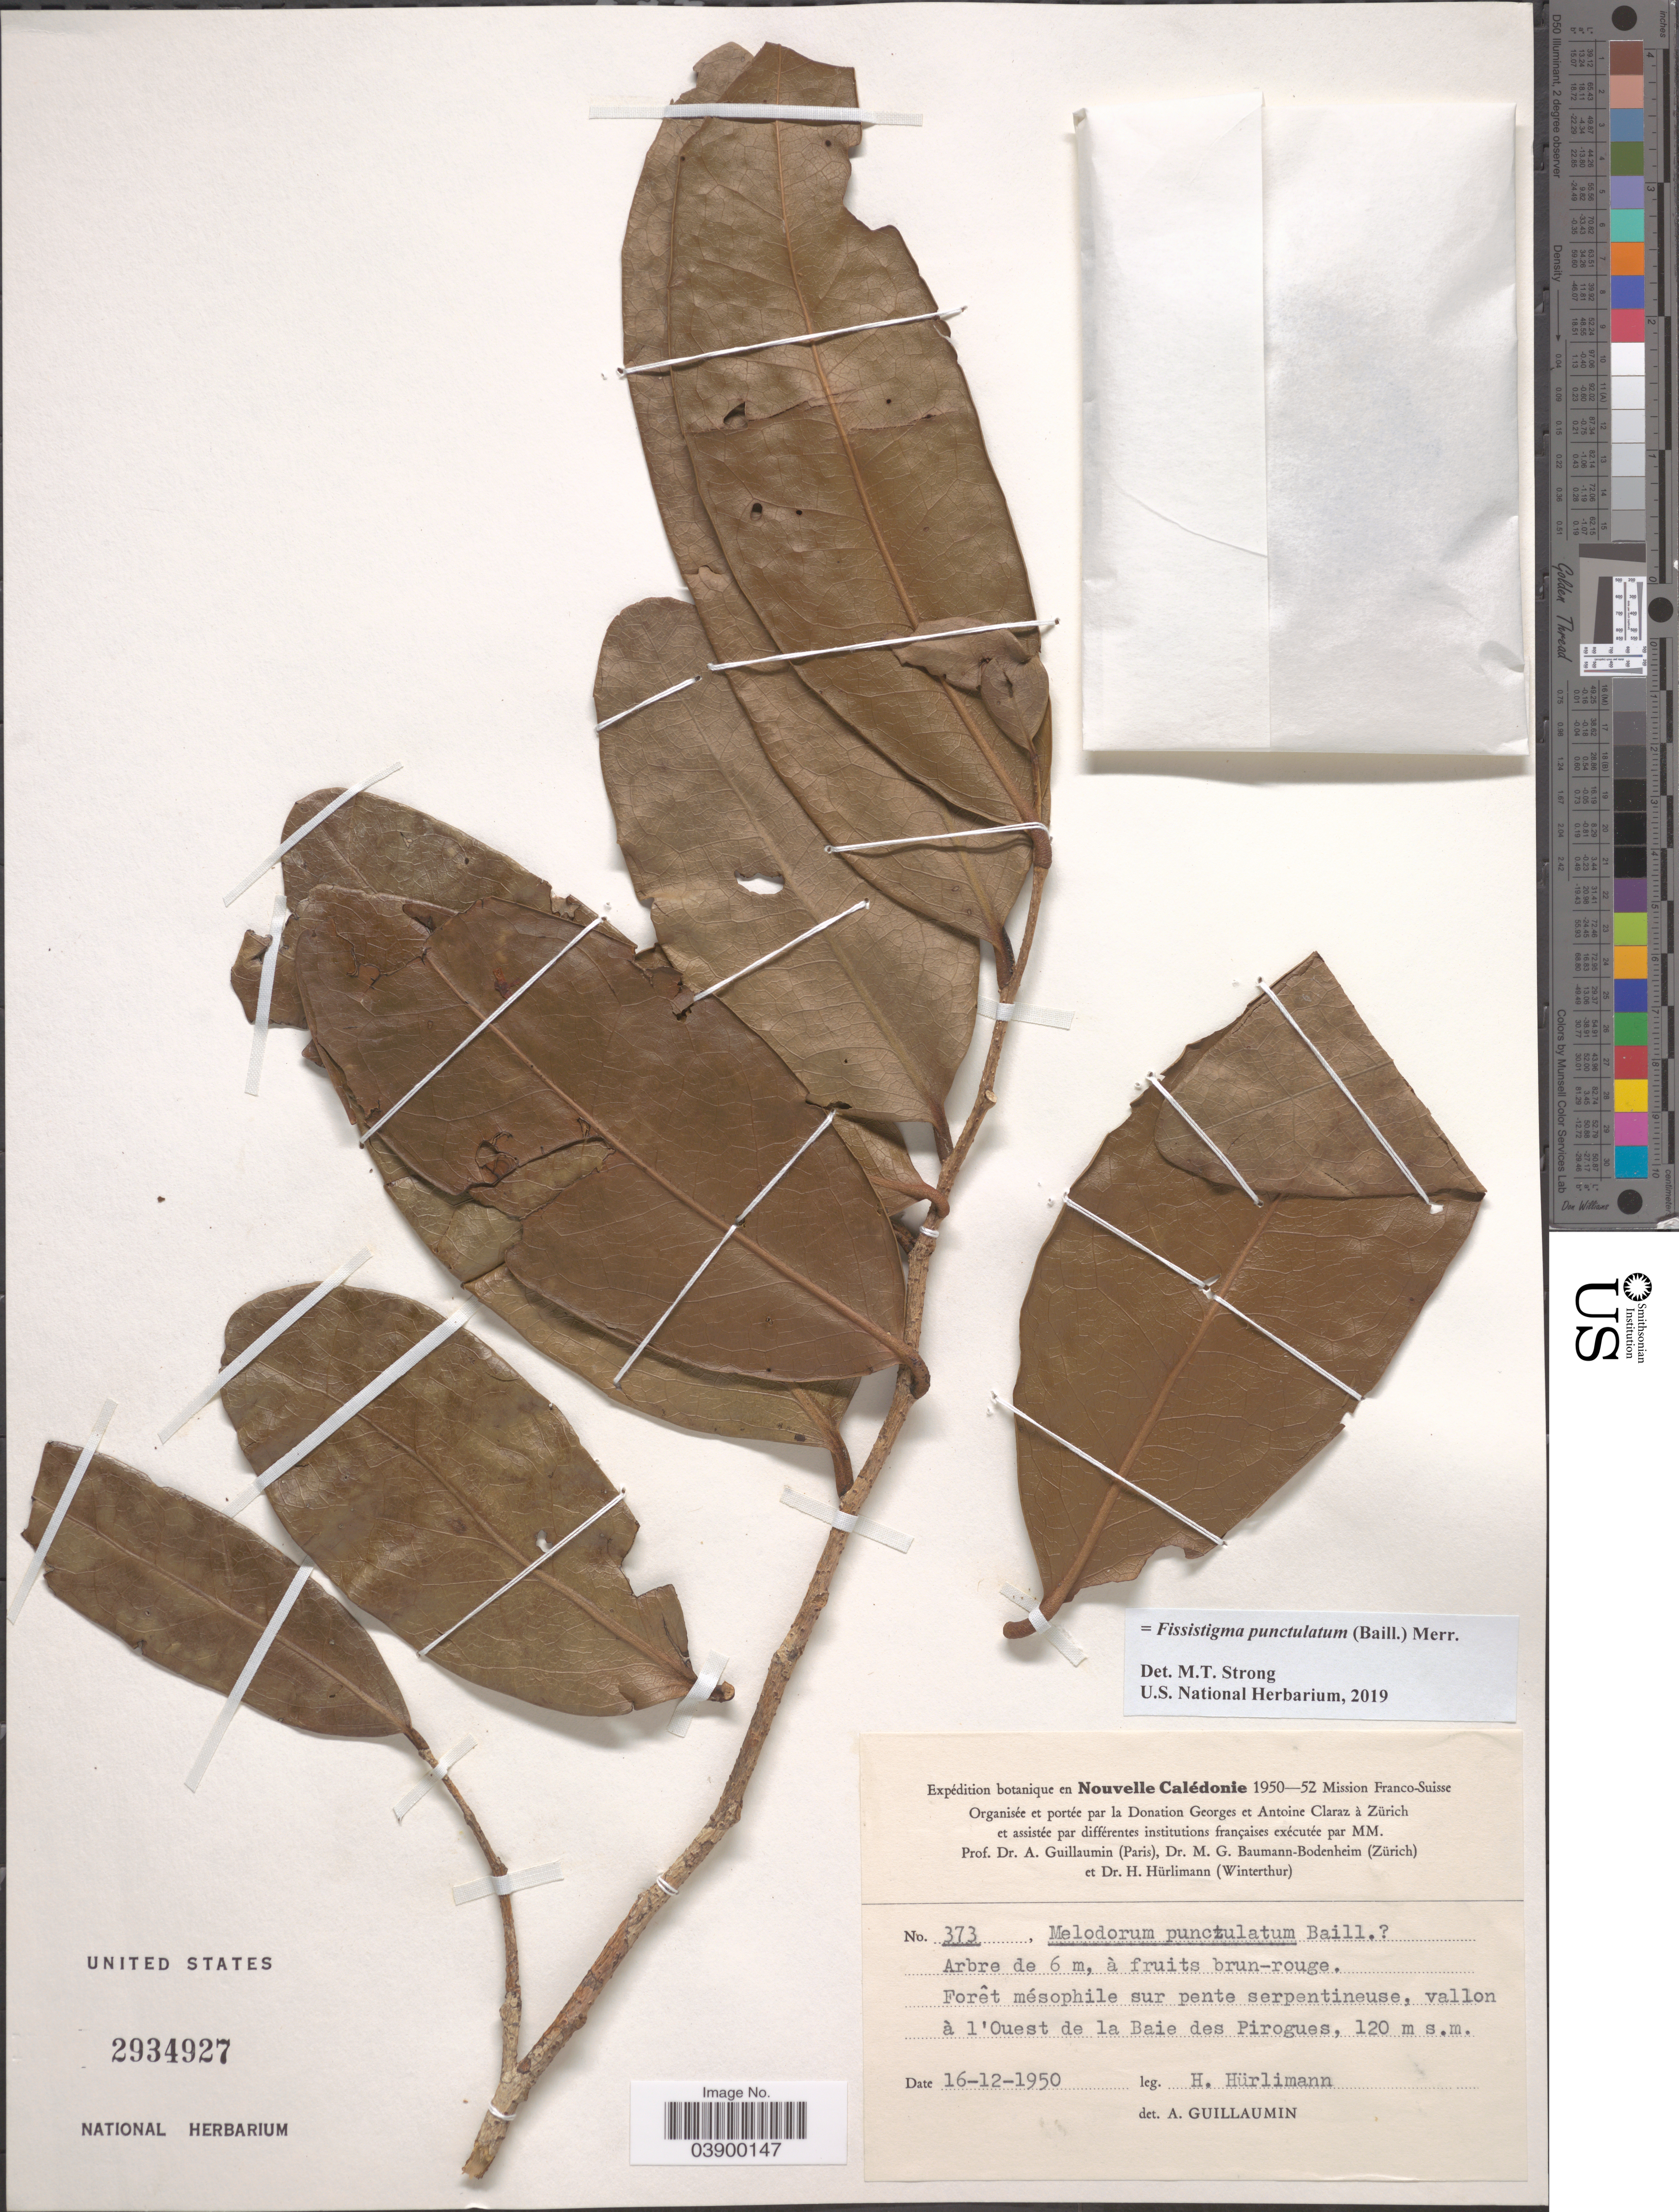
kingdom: Plantae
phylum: Tracheophyta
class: Magnoliopsida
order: Magnoliales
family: Annonaceae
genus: Fissistigma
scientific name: Fissistigma punctulatum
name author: (Baill.) Merr.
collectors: H. Hürlimann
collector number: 373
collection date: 1950-12-16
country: New Caledonia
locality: Nouvelle Calédonie. Vallon à l'Ouest de la Baie des Pirogues.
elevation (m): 120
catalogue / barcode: US 2934927